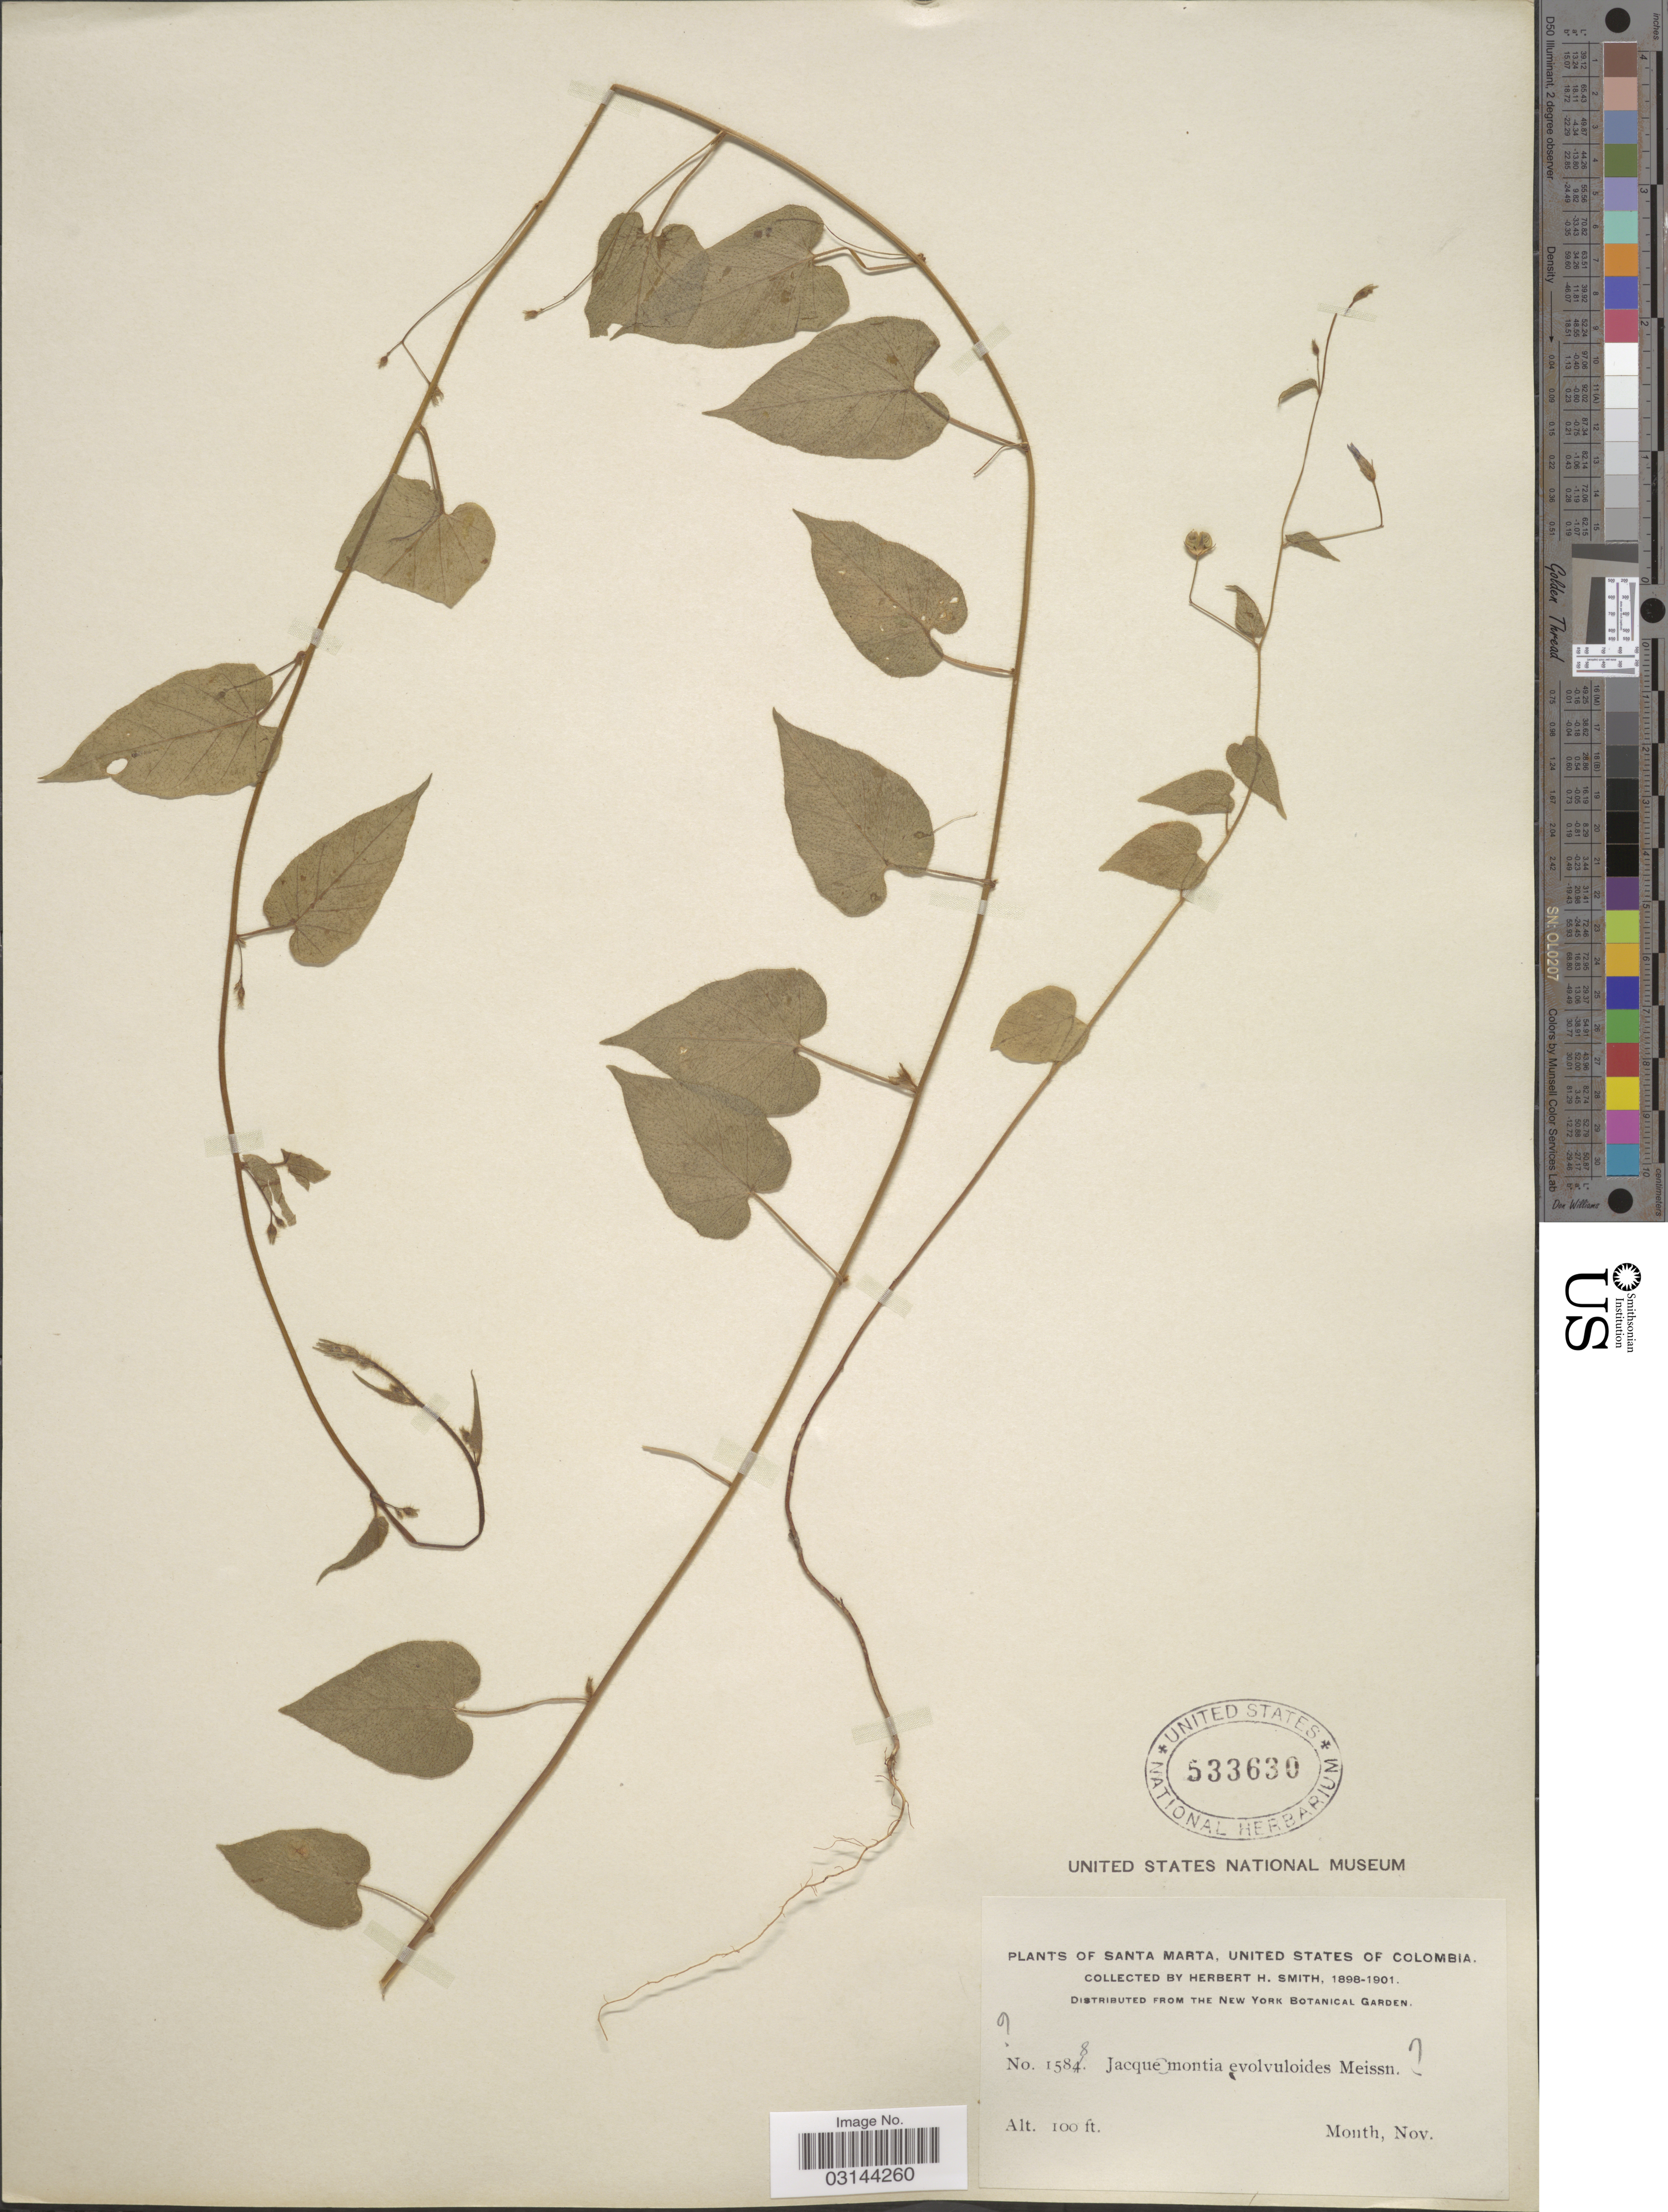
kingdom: Plantae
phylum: Tracheophyta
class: Magnoliopsida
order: Solanales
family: Convolvulaceae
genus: Jacquemontia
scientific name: Jacquemontia evolvuloides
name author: Meisn.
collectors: Herbert H. Smith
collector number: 1588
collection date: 1898-11/1901-11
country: Colombia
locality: Santa Marta, United States of Colombia.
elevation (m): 30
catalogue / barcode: US 533630